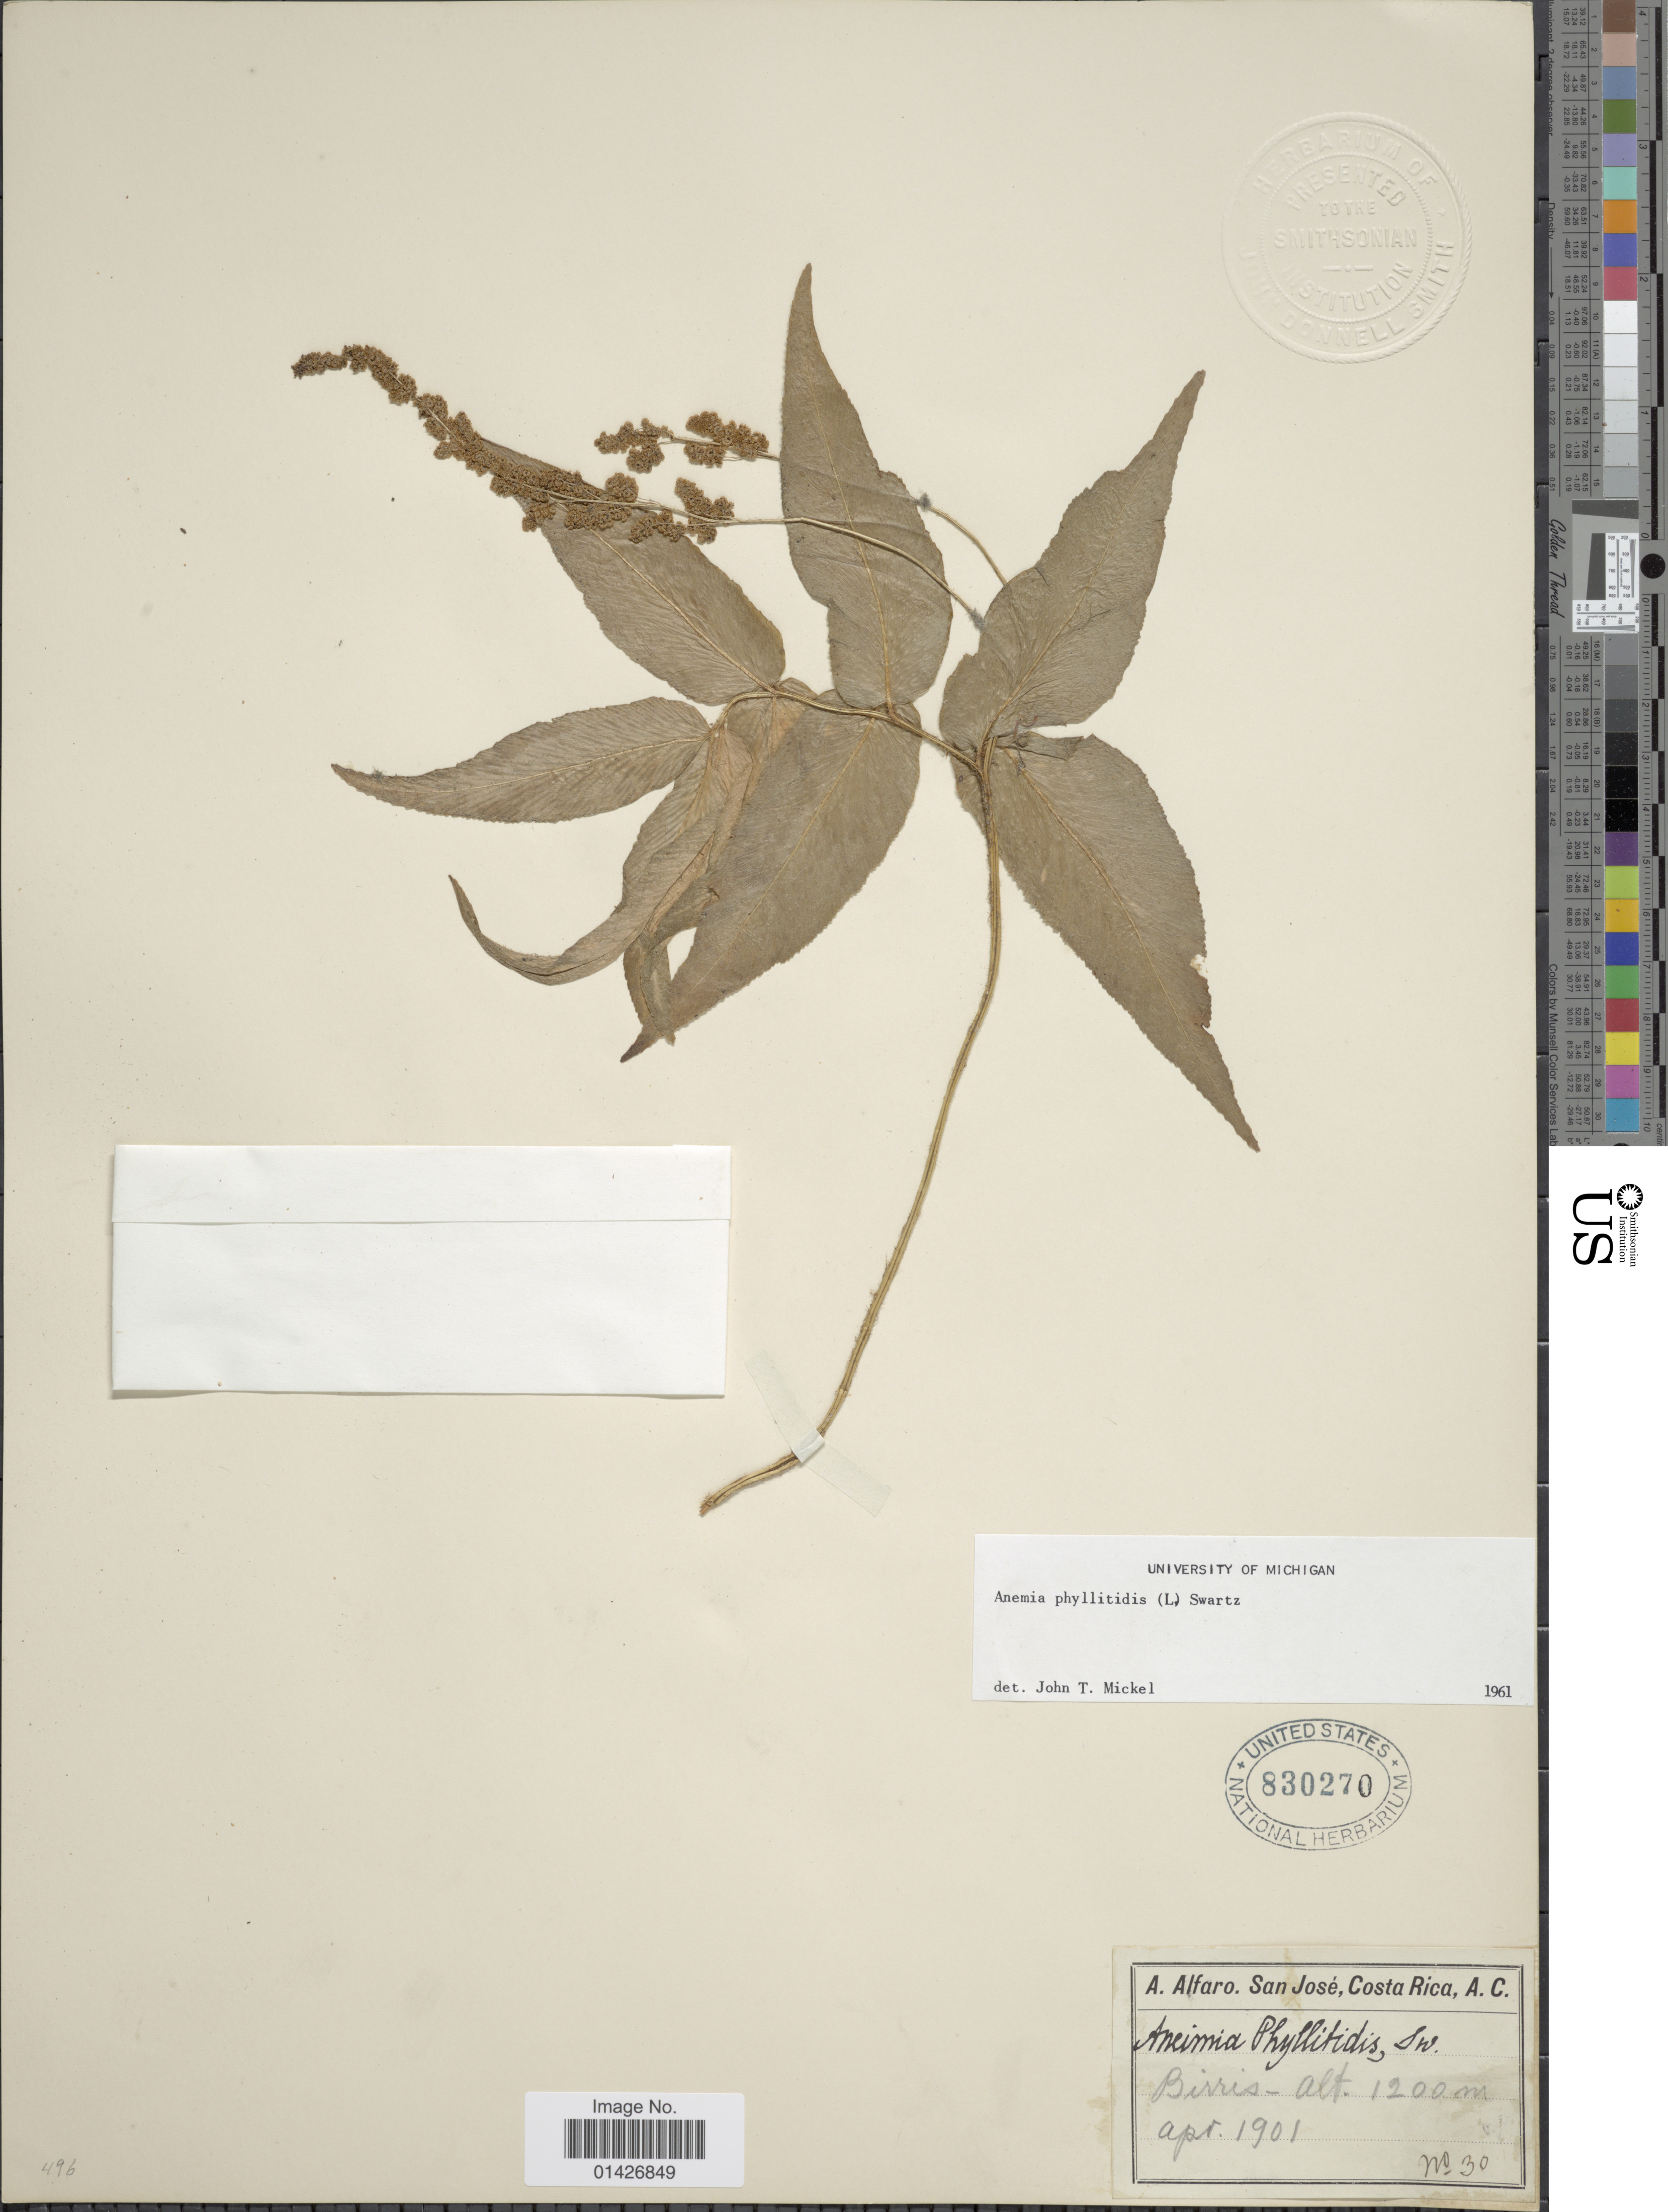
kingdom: Plantae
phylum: Tracheophyta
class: Polypodiopsida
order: Schizaeales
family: Anemiaceae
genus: Anemia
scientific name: Anemia phyllitidis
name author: (L.) Sw.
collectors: A. Alfaro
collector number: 30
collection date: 1901-04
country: Costa Rica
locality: Birris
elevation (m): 1200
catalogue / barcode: US 830270